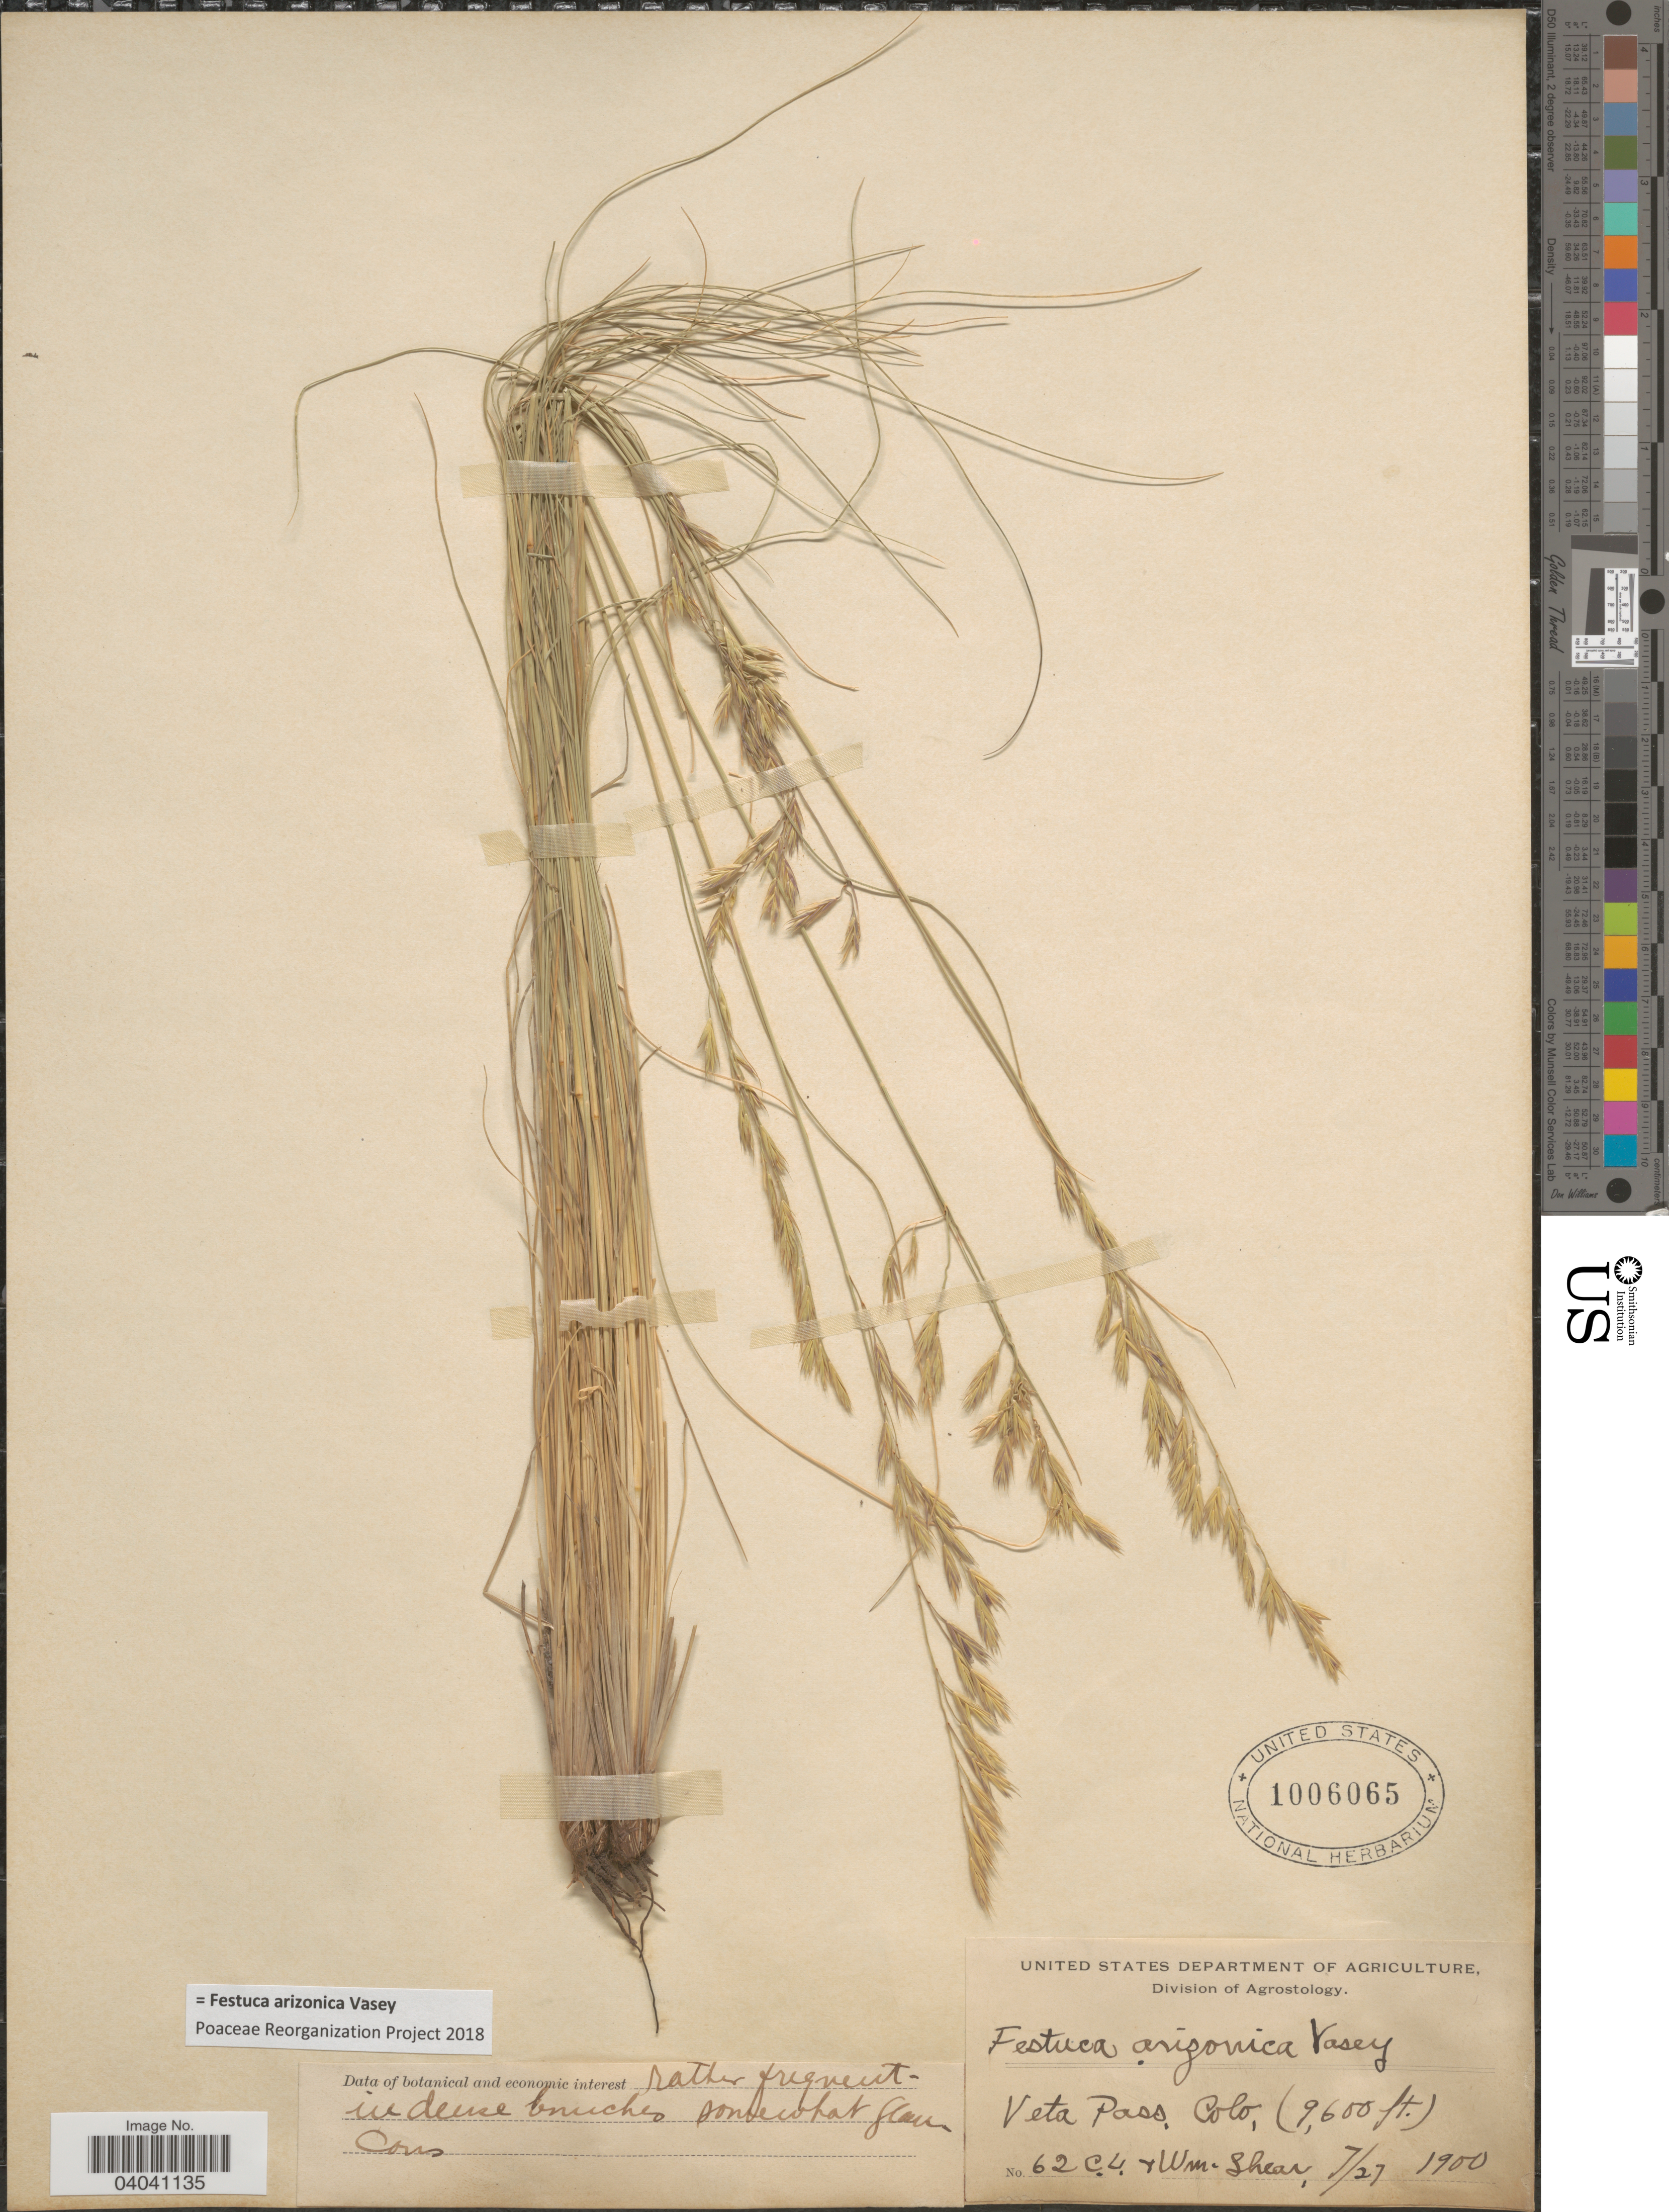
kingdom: Plantae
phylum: Tracheophyta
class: Liliopsida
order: Poales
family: Poaceae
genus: Festuca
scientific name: Festuca arizonica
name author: Vasey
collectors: C. L. Shear & W. Shear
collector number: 62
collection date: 1900-07-27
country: United States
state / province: Colorado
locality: Veta Pass.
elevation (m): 2926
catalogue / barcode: US 1006065